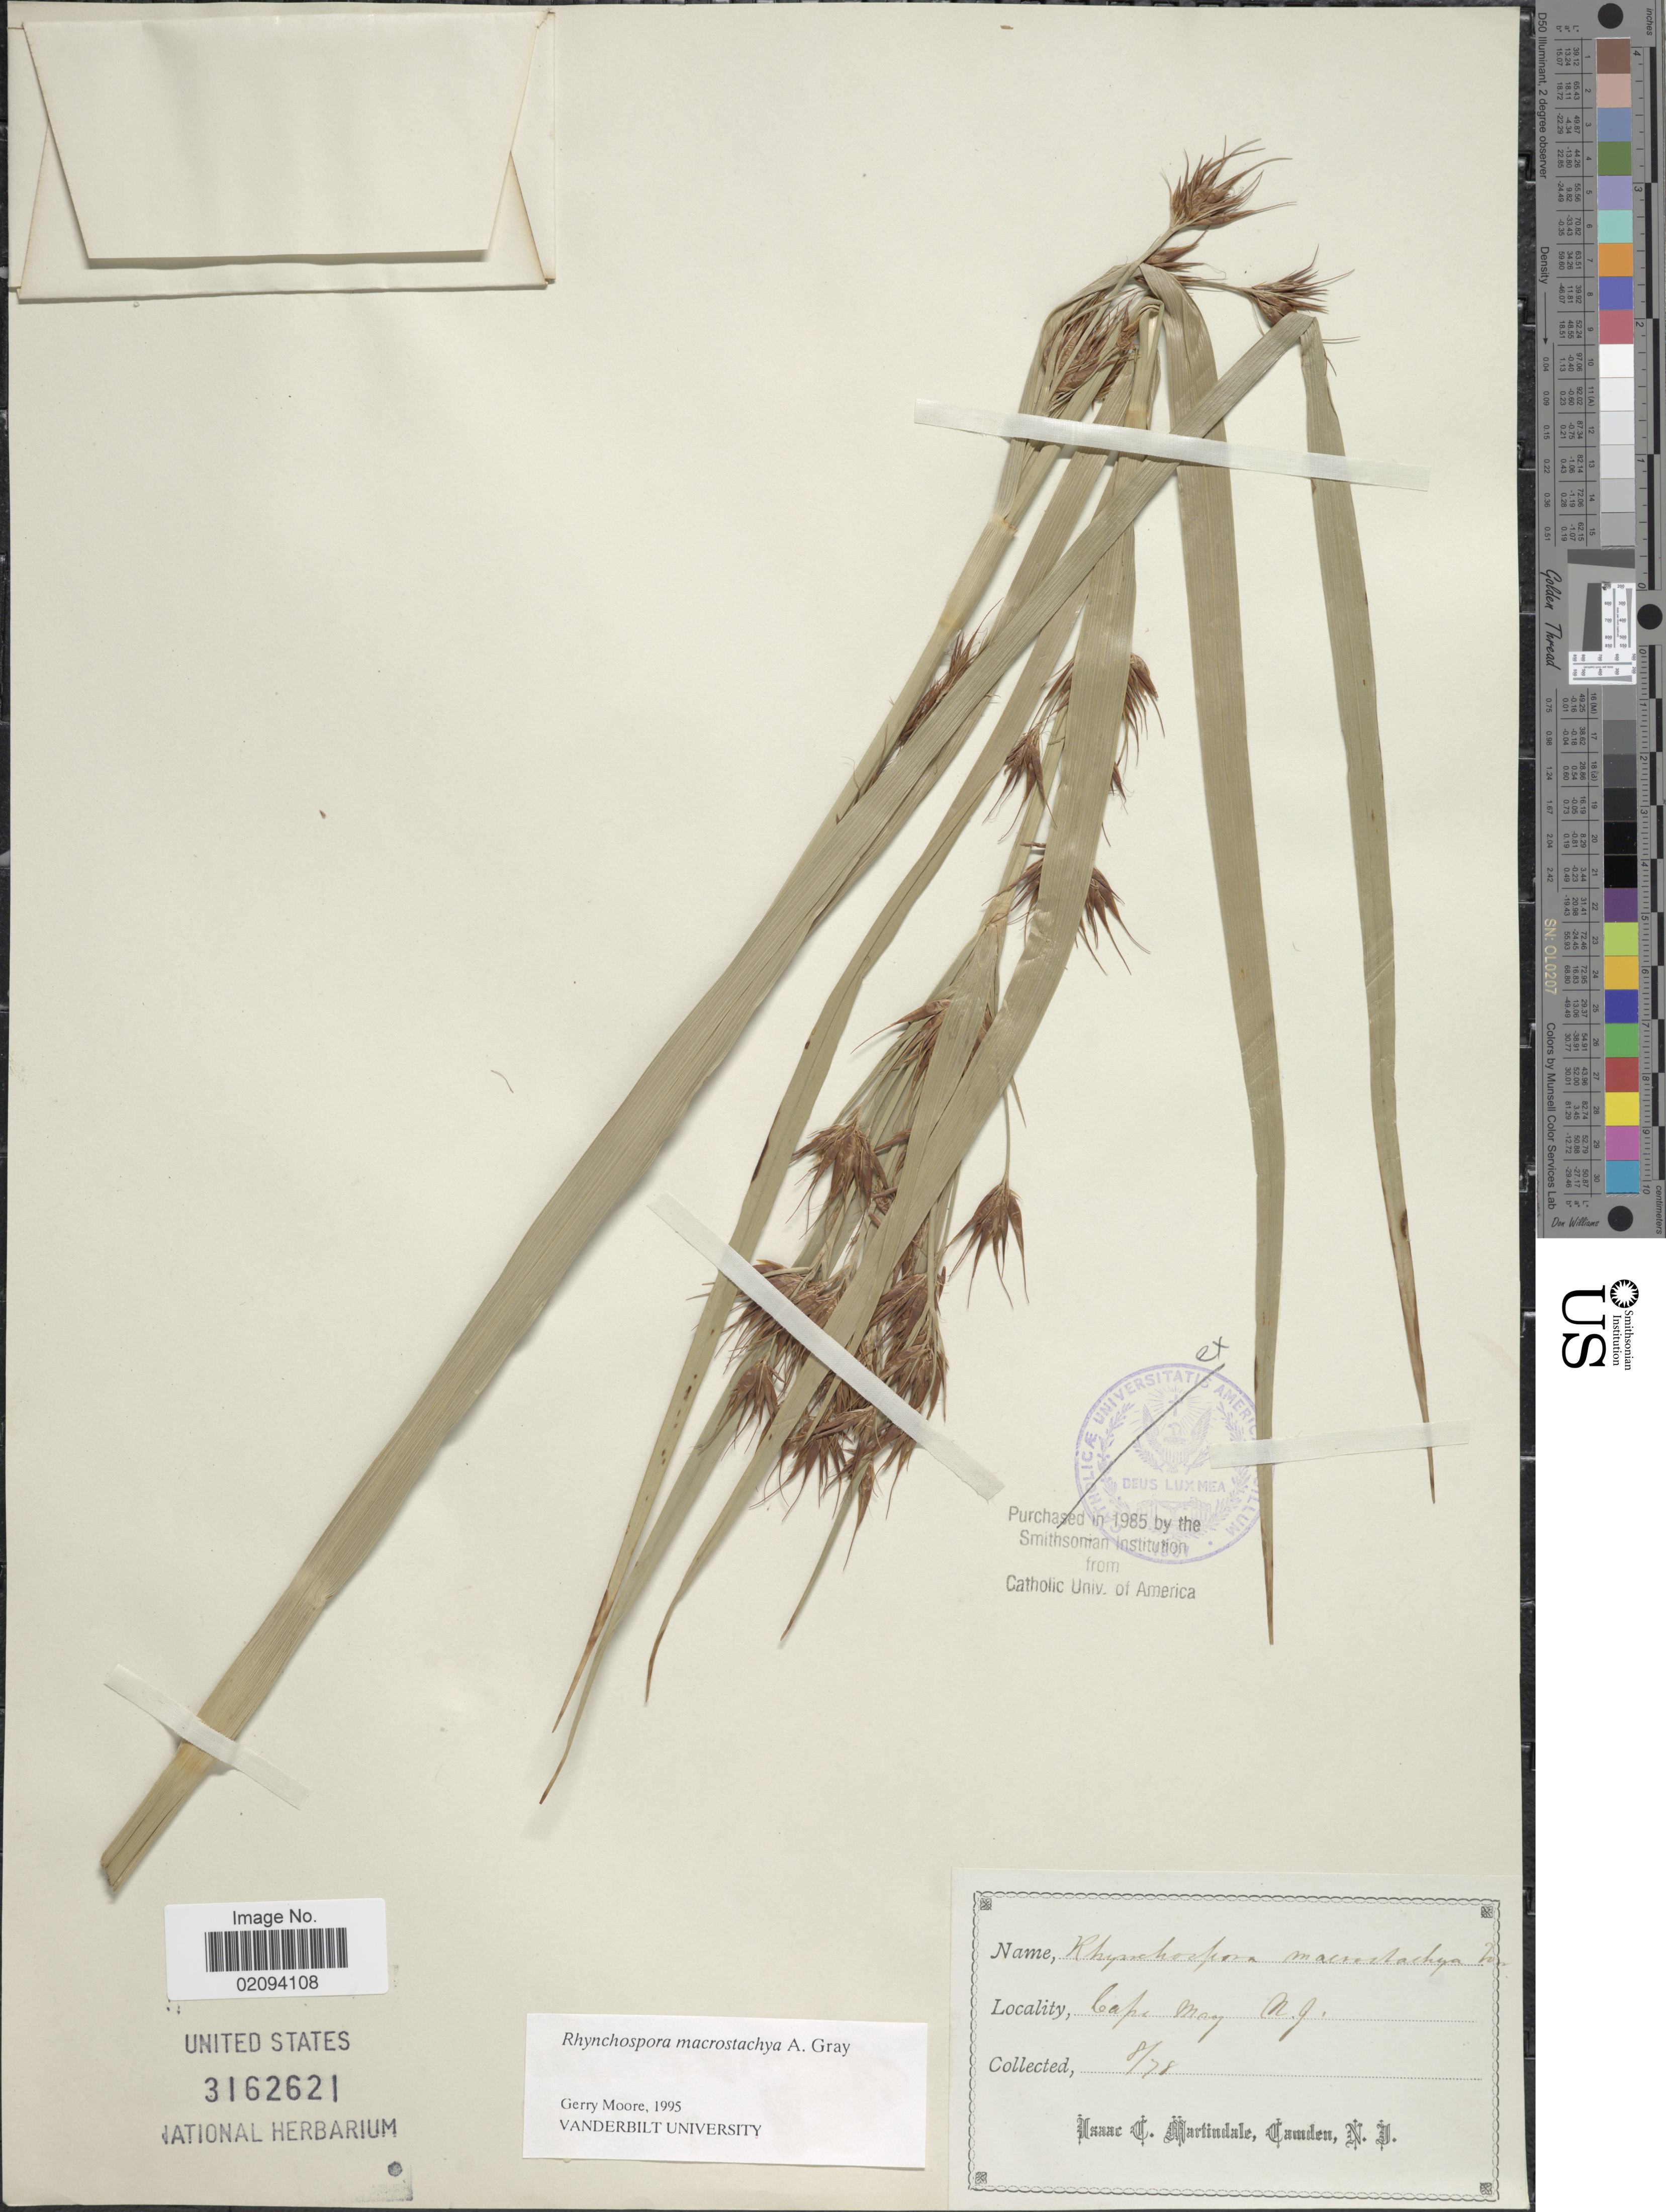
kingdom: Plantae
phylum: Tracheophyta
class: Liliopsida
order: Poales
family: Cyperaceae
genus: Rhynchospora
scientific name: Rhynchospora macrostachya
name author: Torr. ex A. Gray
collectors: I. C. Martindale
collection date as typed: Transcribed d/m/y: /8/78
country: United States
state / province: New Jersey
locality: Cape May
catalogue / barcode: US 3162621